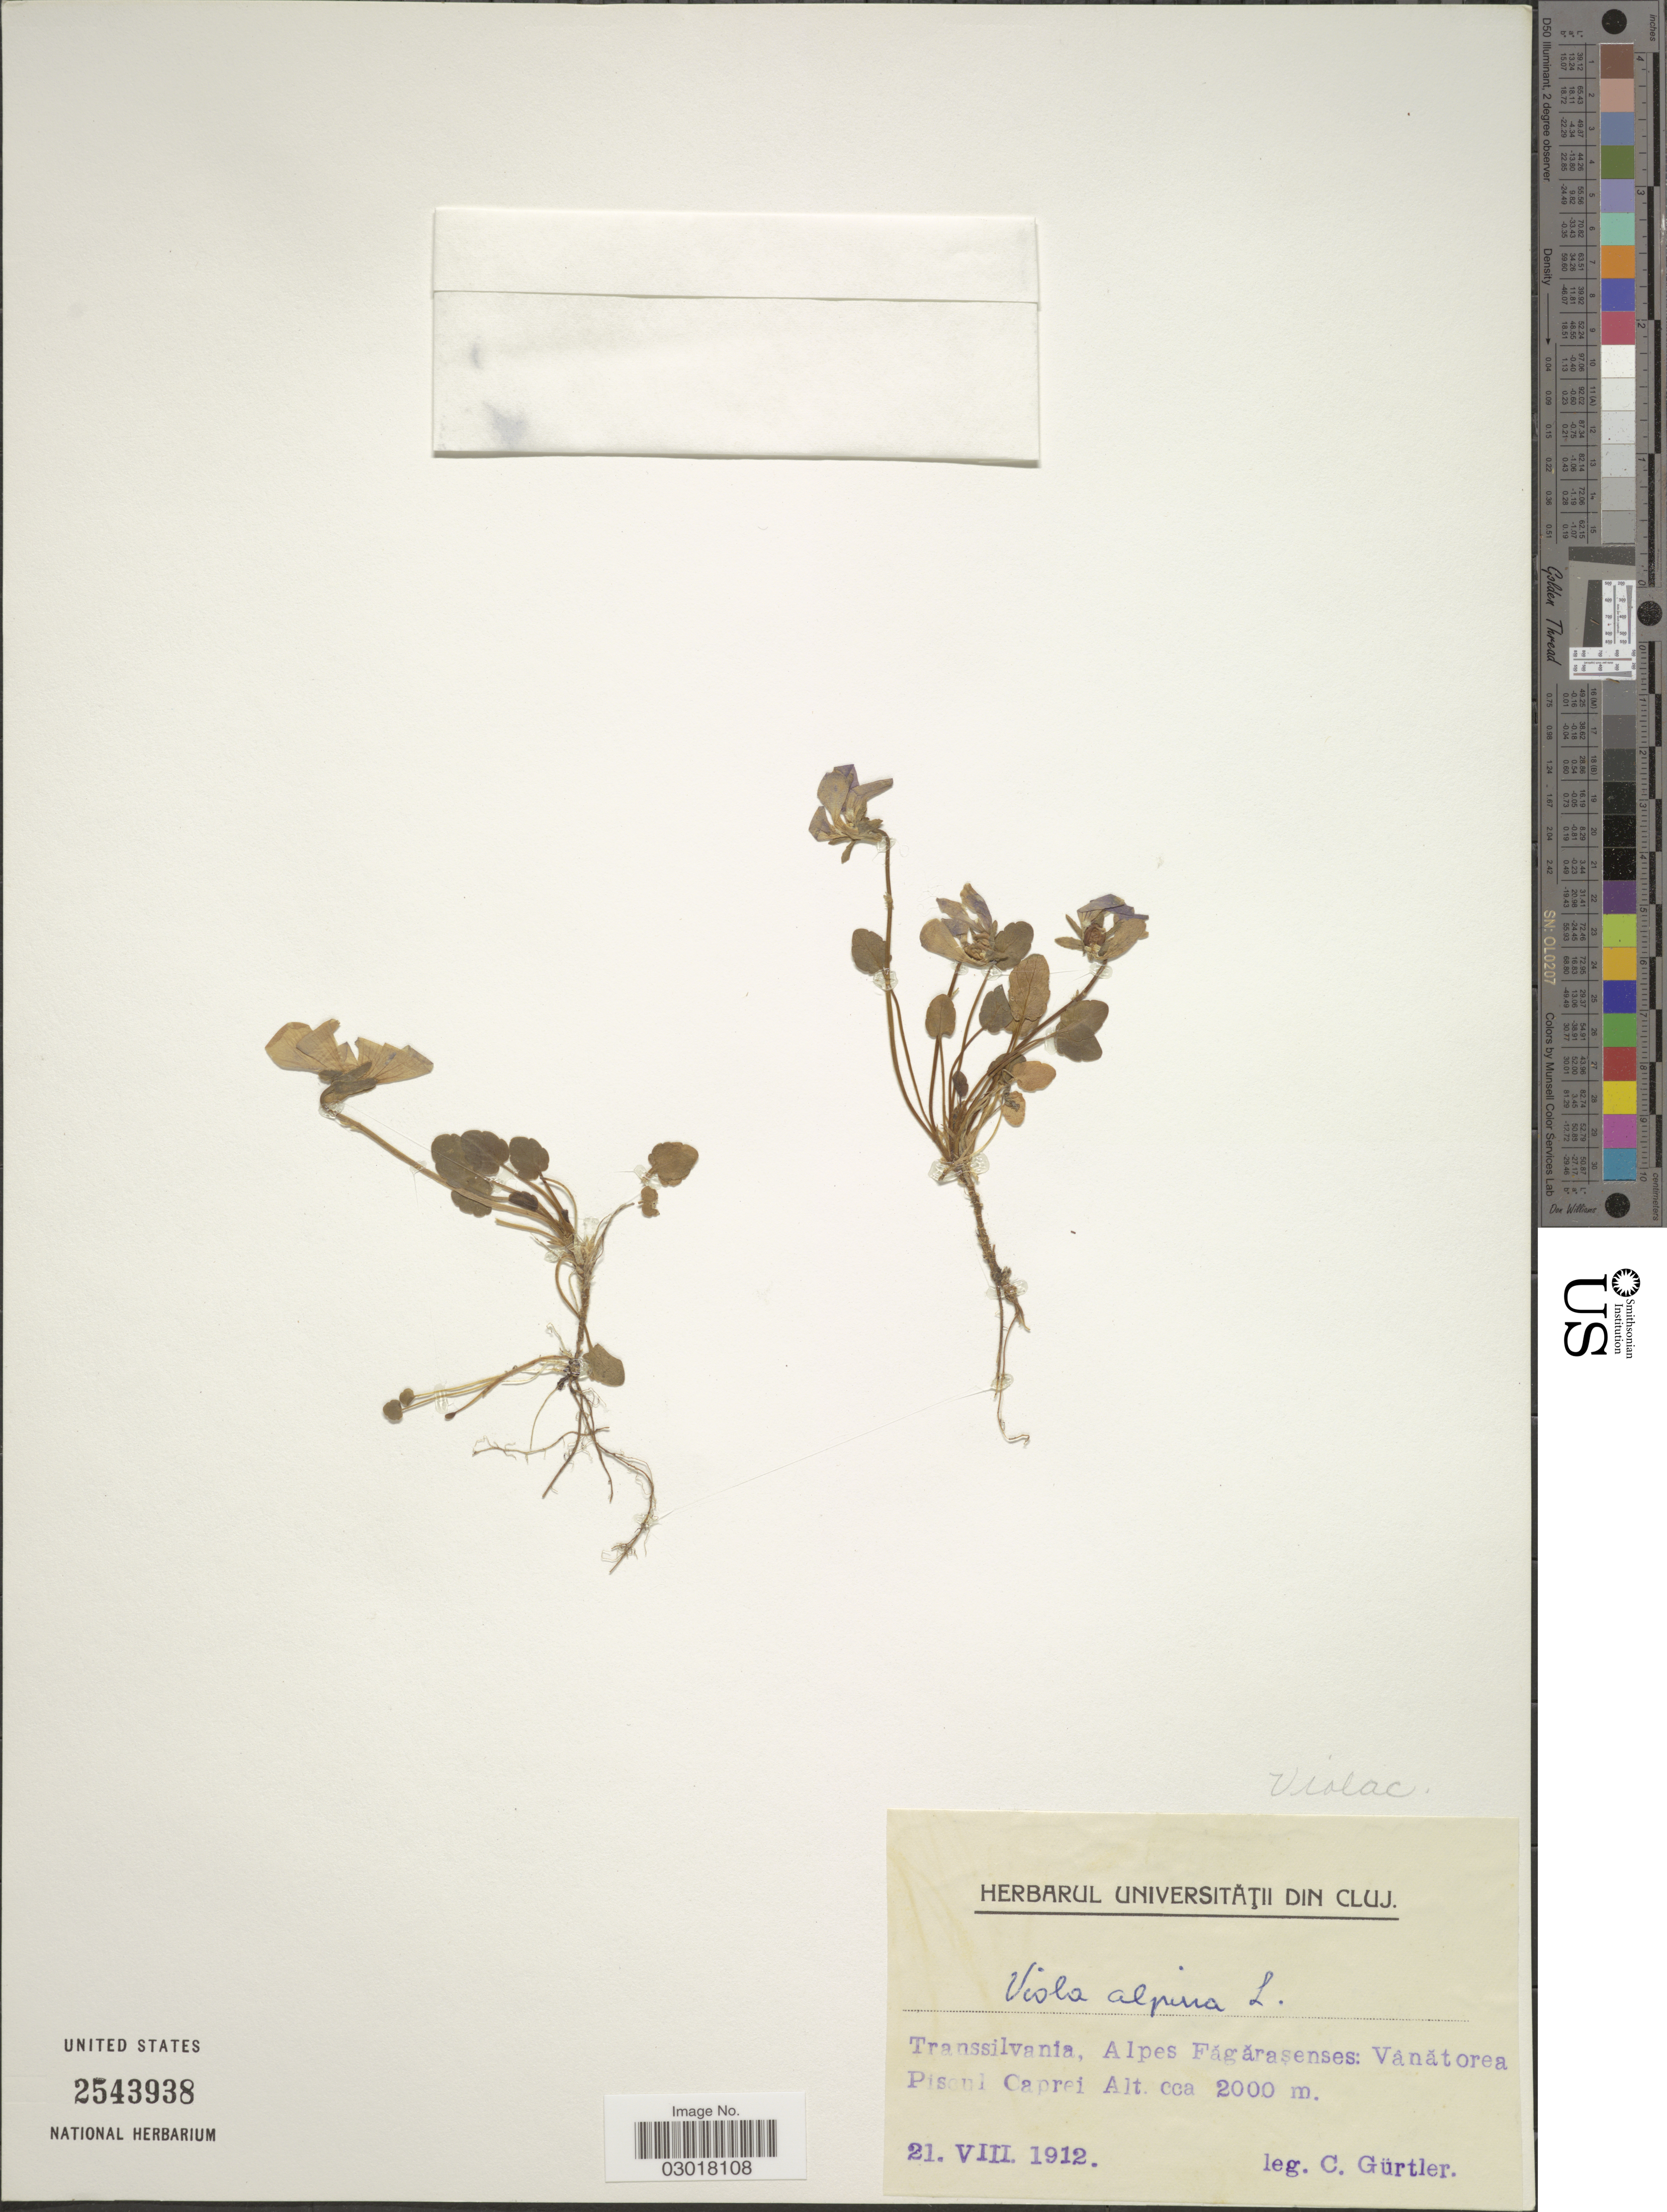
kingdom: Plantae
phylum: Tracheophyta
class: Magnoliopsida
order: Malpighiales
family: Violaceae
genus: Viola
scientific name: Viola alpina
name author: Jacq.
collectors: C. Gürtler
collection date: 1912-08-21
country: Romania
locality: Transsilvania, Alpes Fagarasenses: Vanatorea Piscul Caprei.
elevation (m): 2000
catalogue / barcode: US 2543938